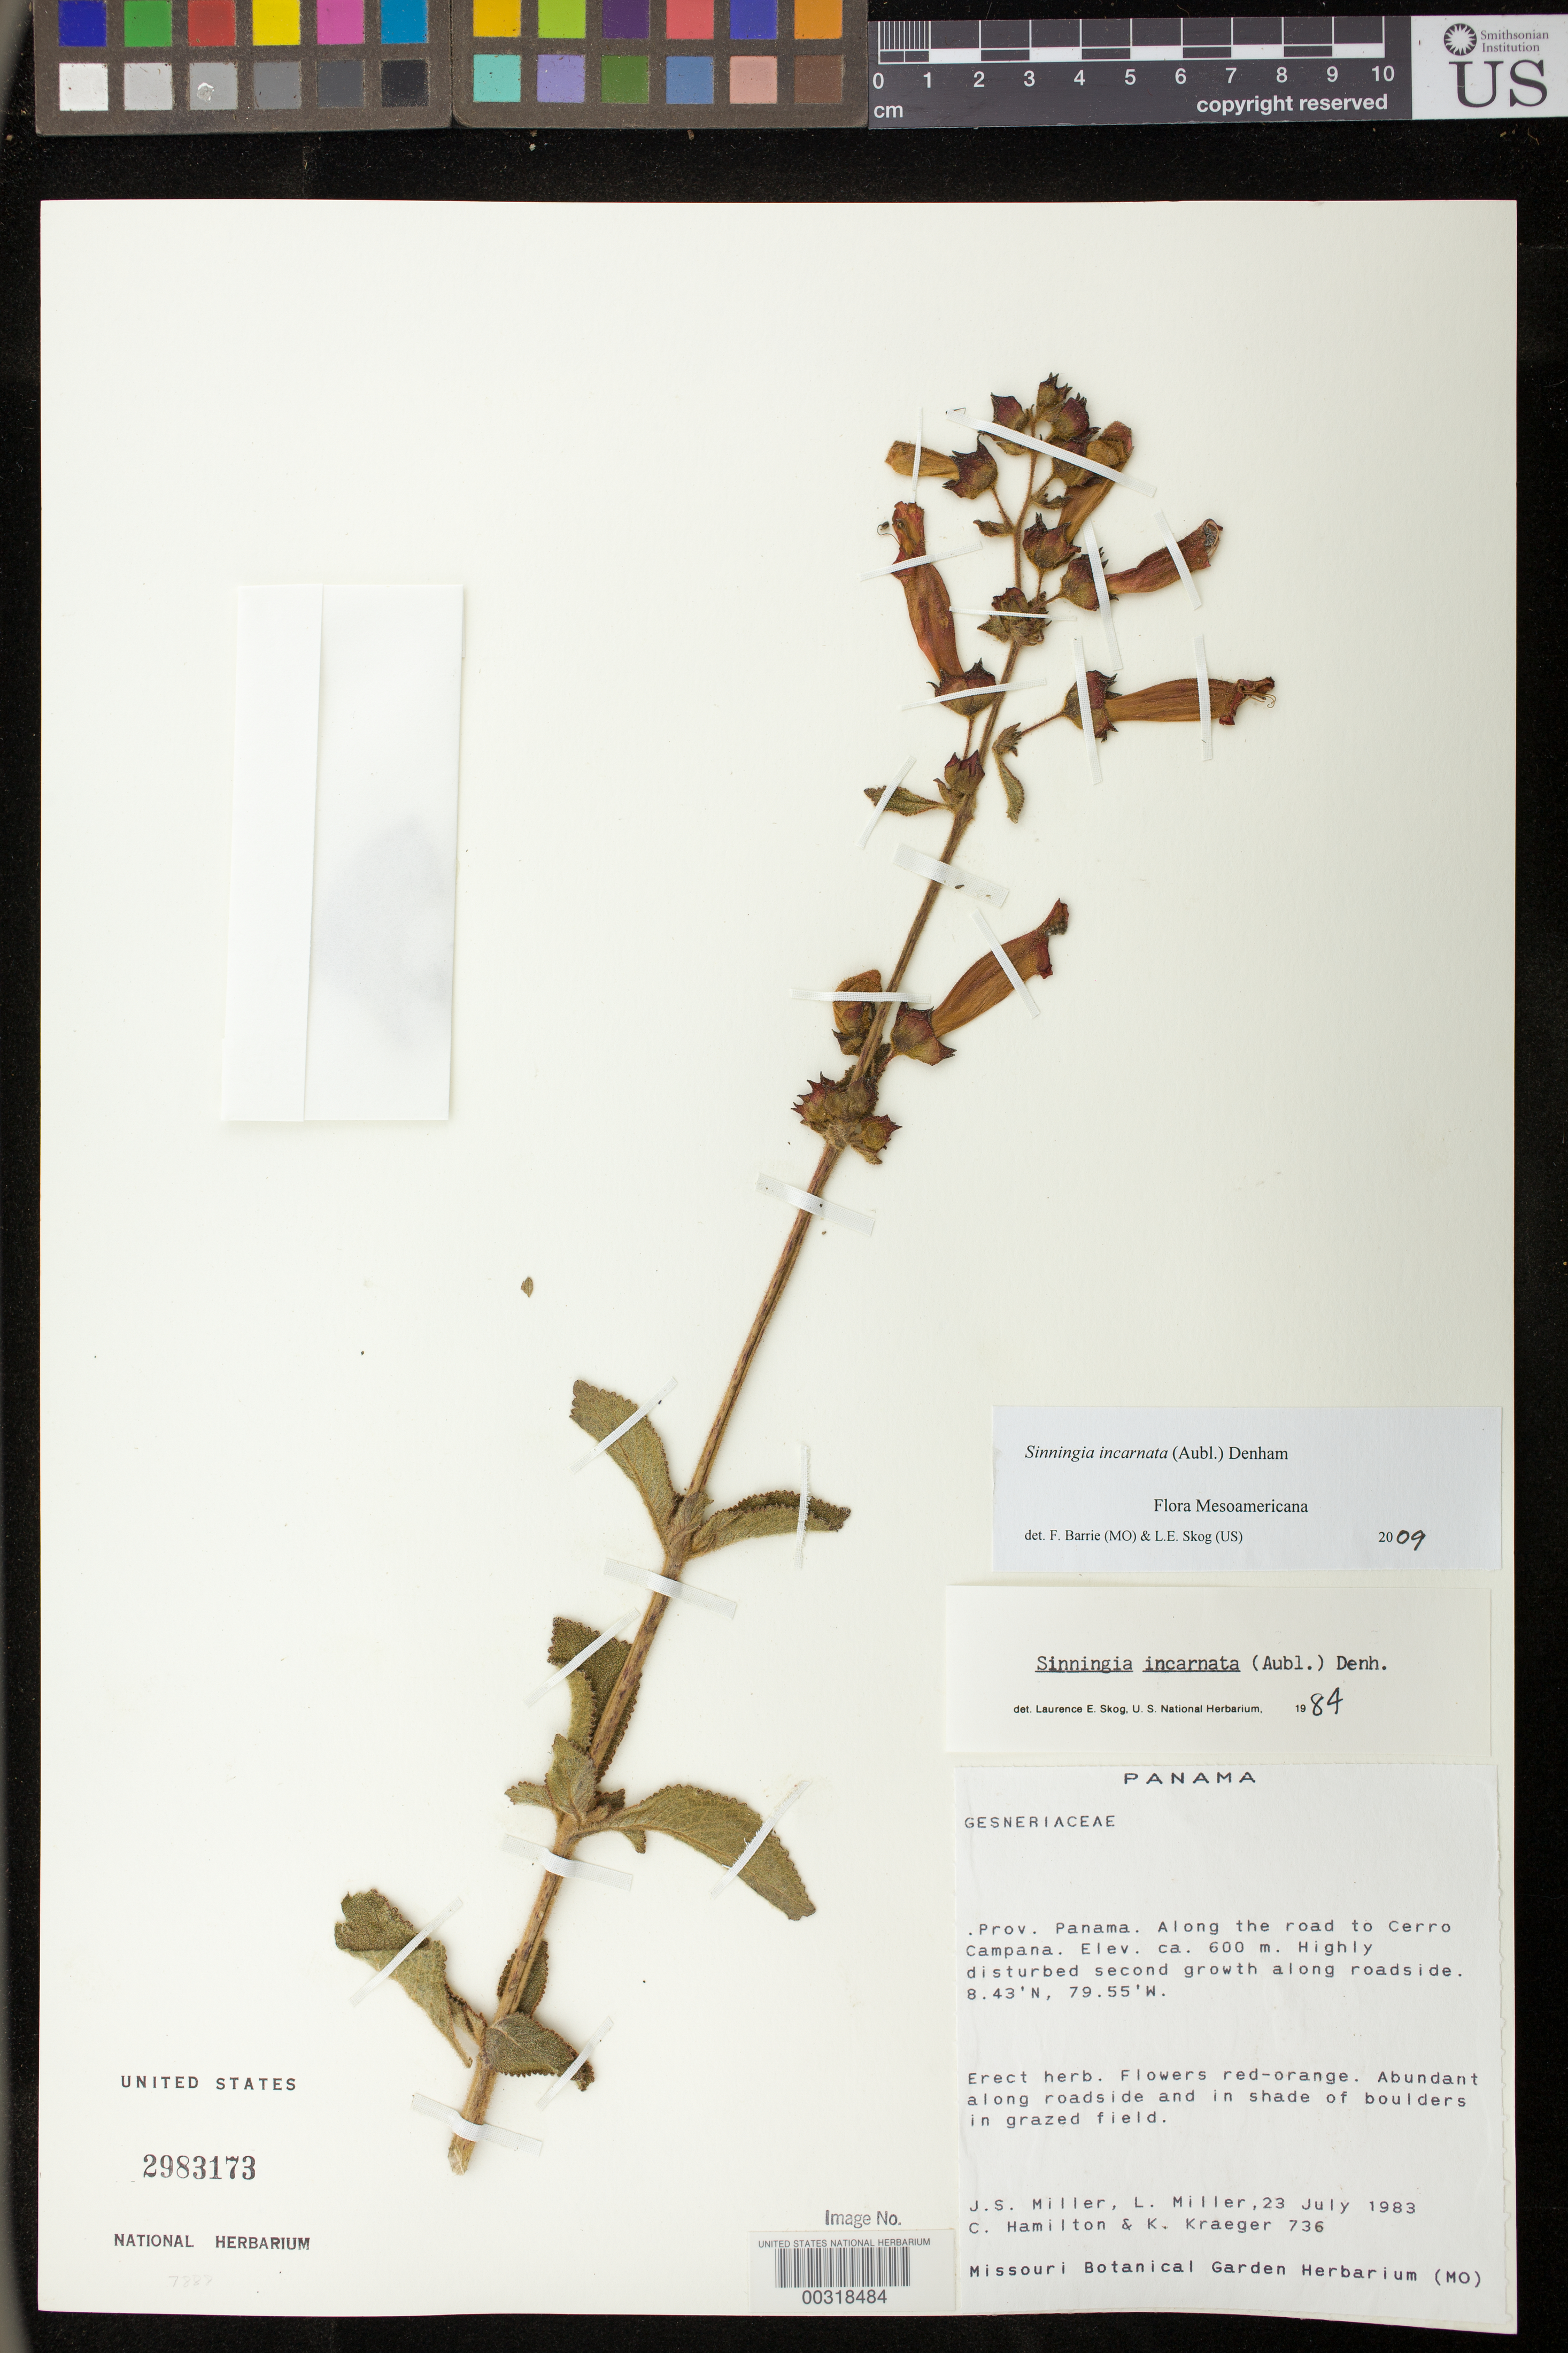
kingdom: Plantae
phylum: Tracheophyta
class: Magnoliopsida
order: Lamiales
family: Gesneriaceae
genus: Sinningia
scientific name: Sinningia incarnata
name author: (Aubl.) D.L. Denham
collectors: J. S. Miller, L. Miller, C. Hamilton & K. Kraeger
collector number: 736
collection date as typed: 23 Jul 1983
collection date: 1983-07-23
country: Panama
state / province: Panamá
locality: Along the road to Cerro Campana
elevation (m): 600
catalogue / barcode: US 2983173